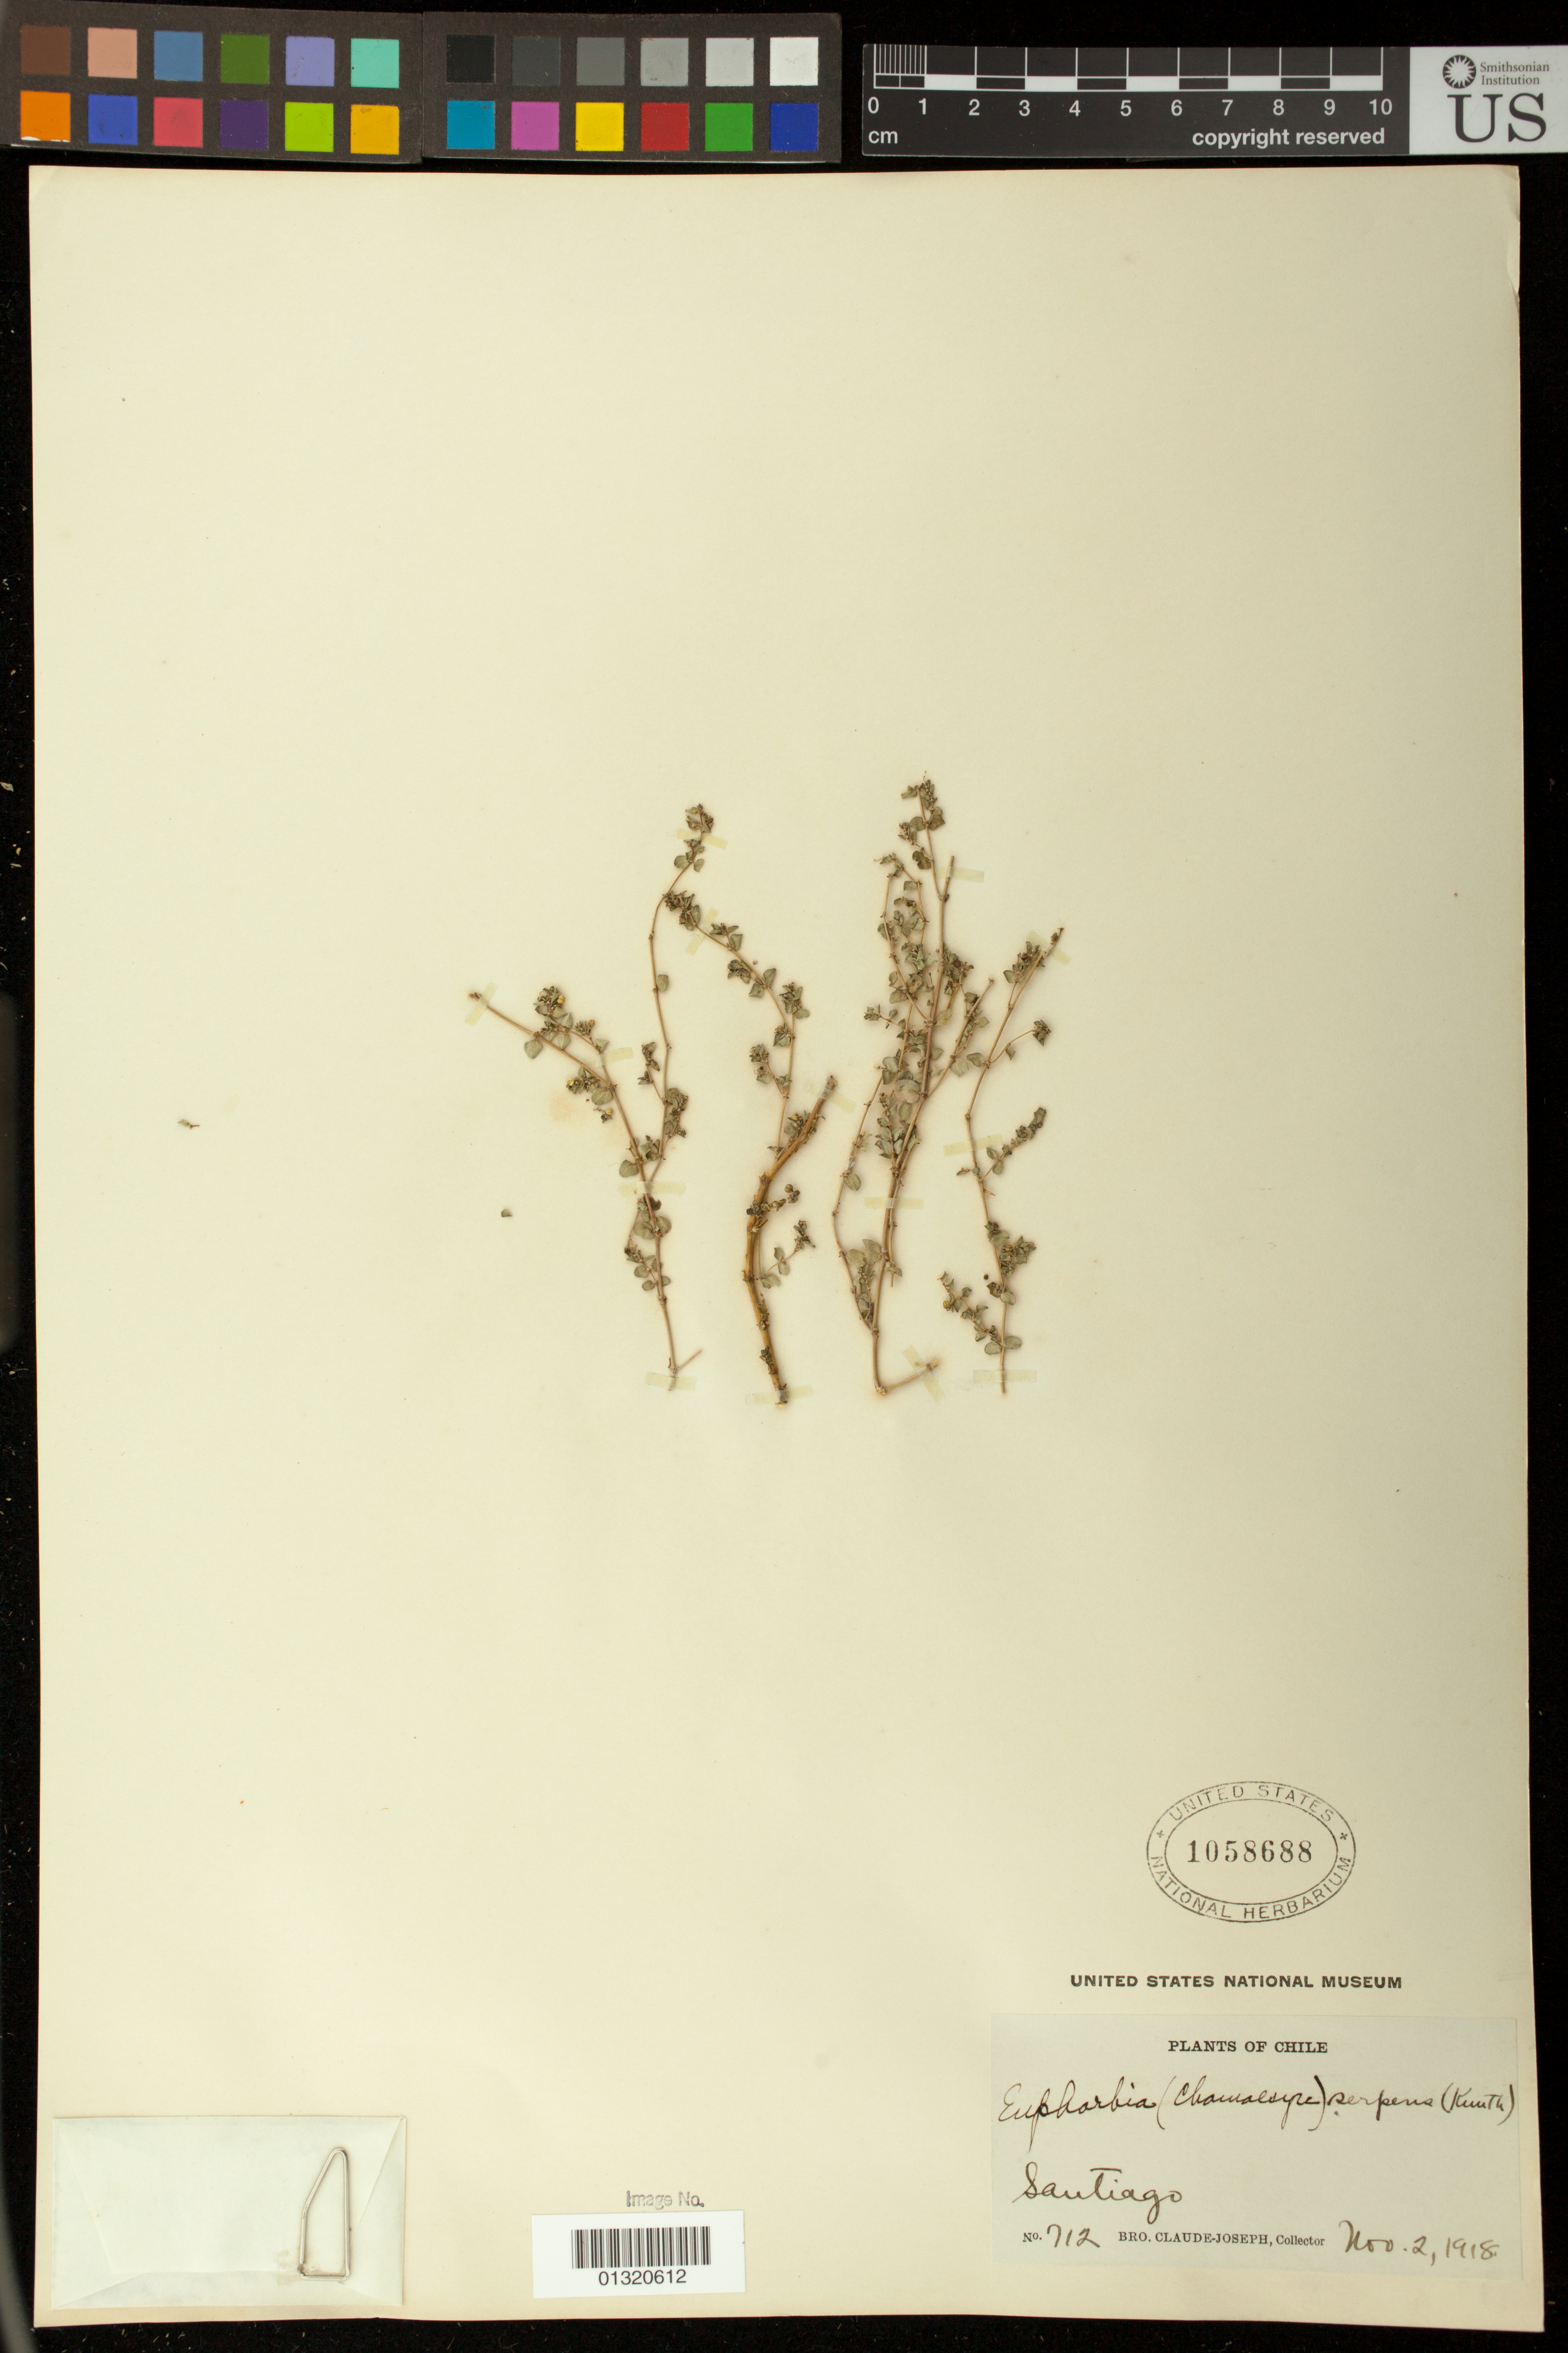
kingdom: Plantae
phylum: Tracheophyta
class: Magnoliopsida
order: Malpighiales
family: Euphorbiaceae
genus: Euphorbia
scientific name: Euphorbia serpens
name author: Kunth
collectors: Bro. Claude-Joseph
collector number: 712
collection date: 1918-11-02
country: Chile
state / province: Región Metropolitana (RM)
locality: Santiago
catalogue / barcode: US 1058688